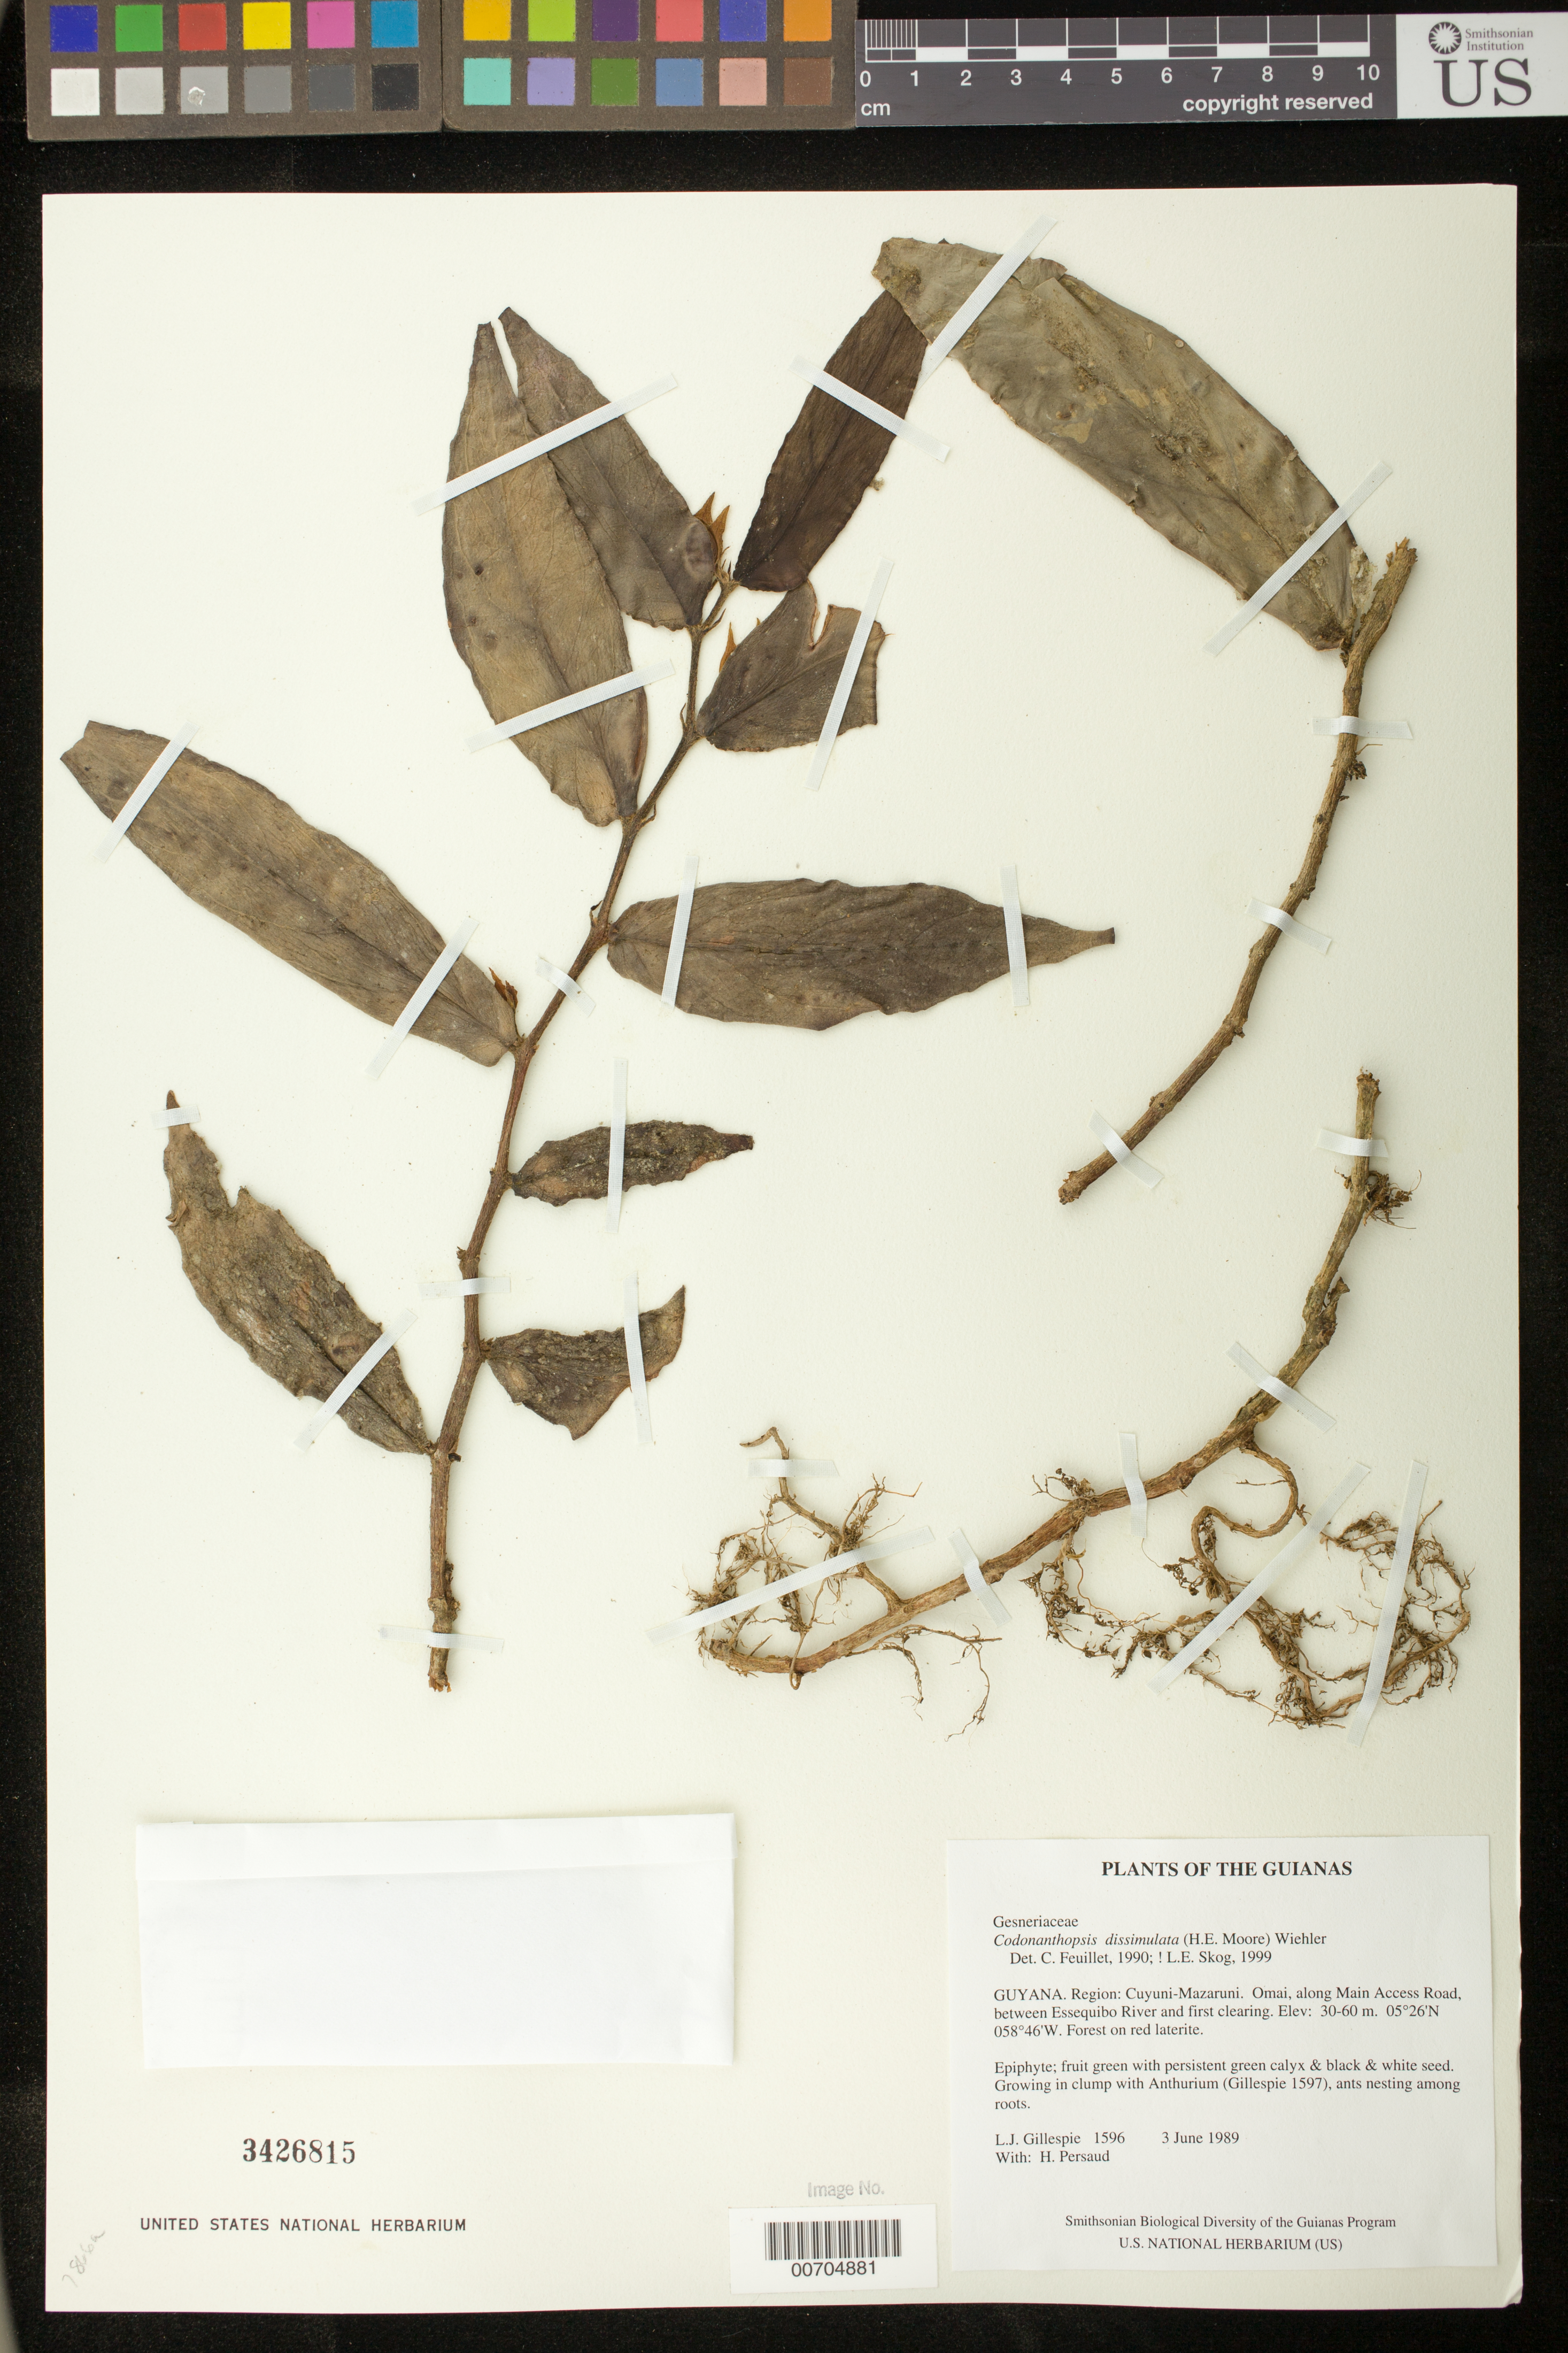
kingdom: Plantae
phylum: Tracheophyta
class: Magnoliopsida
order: Lamiales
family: Gesneriaceae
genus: Codonanthopsis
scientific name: Codonanthopsis dissimulata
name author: (H.E. Moore) Wiehler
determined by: Skog, Laurence E.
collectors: L. J. Gillespie & H. Persaud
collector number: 1596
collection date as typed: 04 Jun 1989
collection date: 1989-06-04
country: Guyana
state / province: Cuyuni-Mazaruni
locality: Omai, along Main Access Road, between Essequibo River and first clearing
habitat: Forest on red laterite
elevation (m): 30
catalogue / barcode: US 3426815